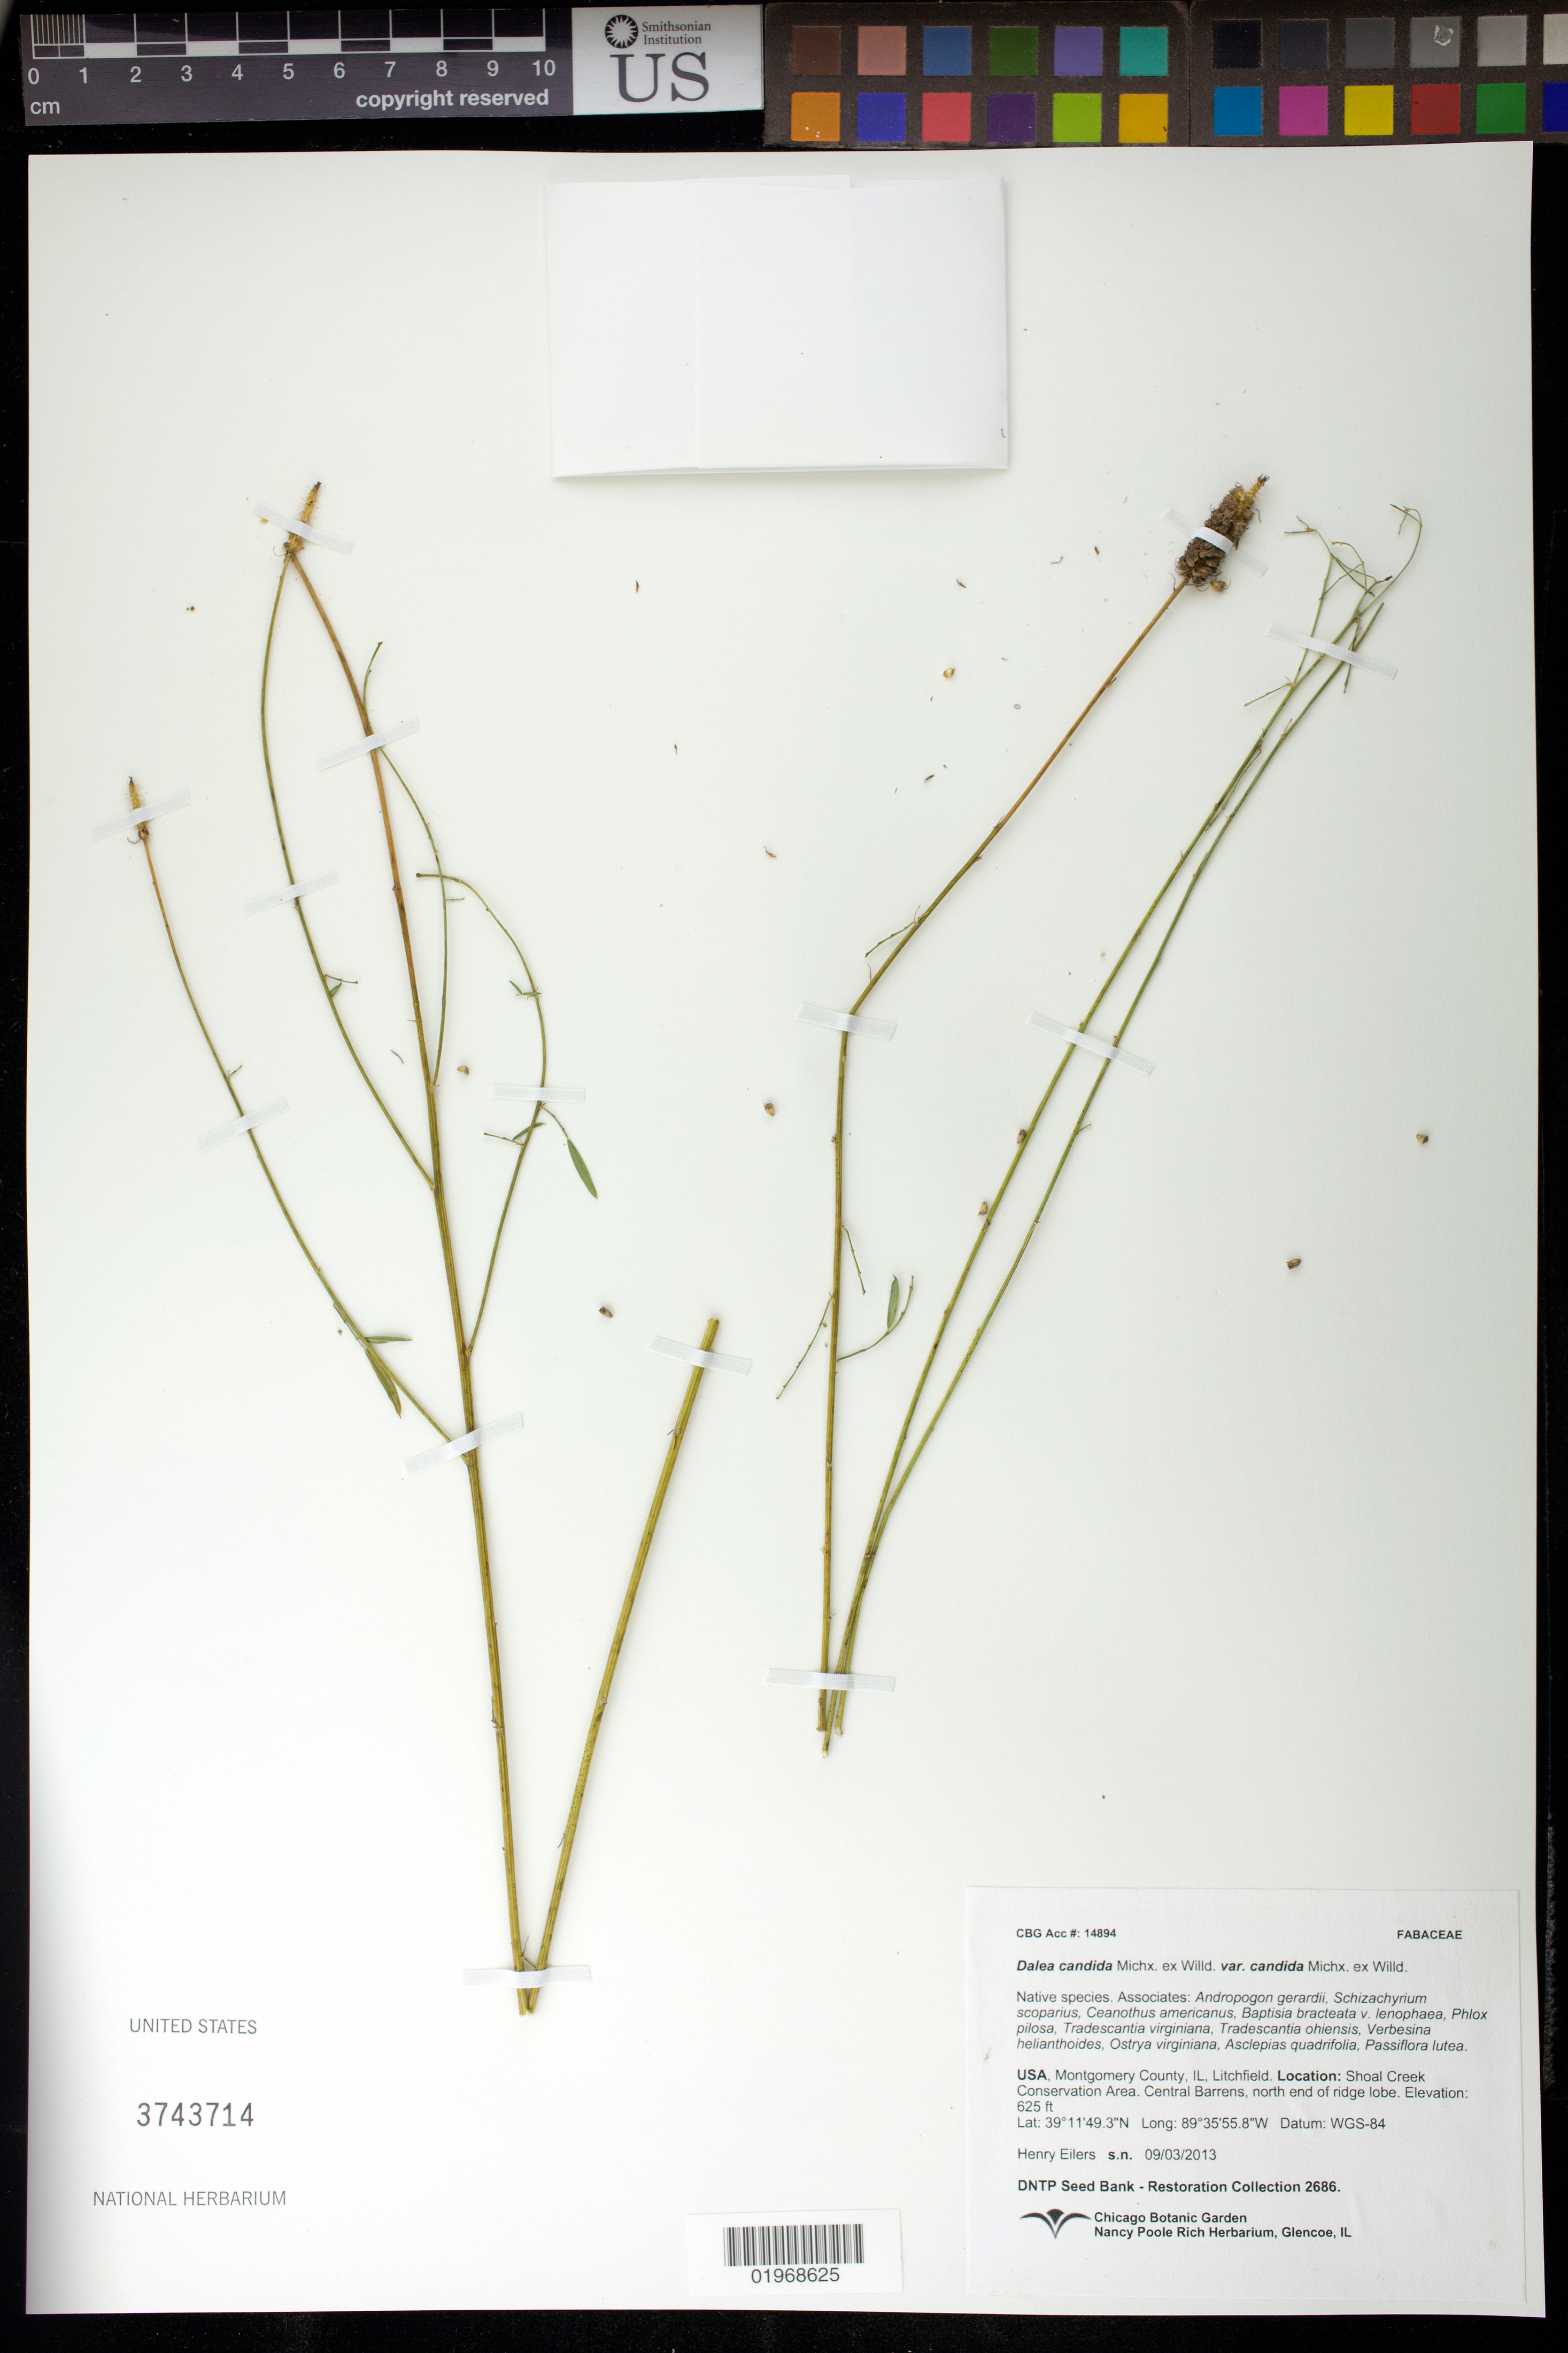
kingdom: Plantae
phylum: Tracheophyta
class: Magnoliopsida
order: Fabales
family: Fabaceae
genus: Dalea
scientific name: Dalea candida var. candida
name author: Michx. ex Willd.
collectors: H. Eilers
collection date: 2013-09-03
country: United States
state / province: Illinois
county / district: Montgomery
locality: Shoal Creek Conservation Area. Central Barrens, north end of ridge lobe.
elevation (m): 190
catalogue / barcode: US 3743714